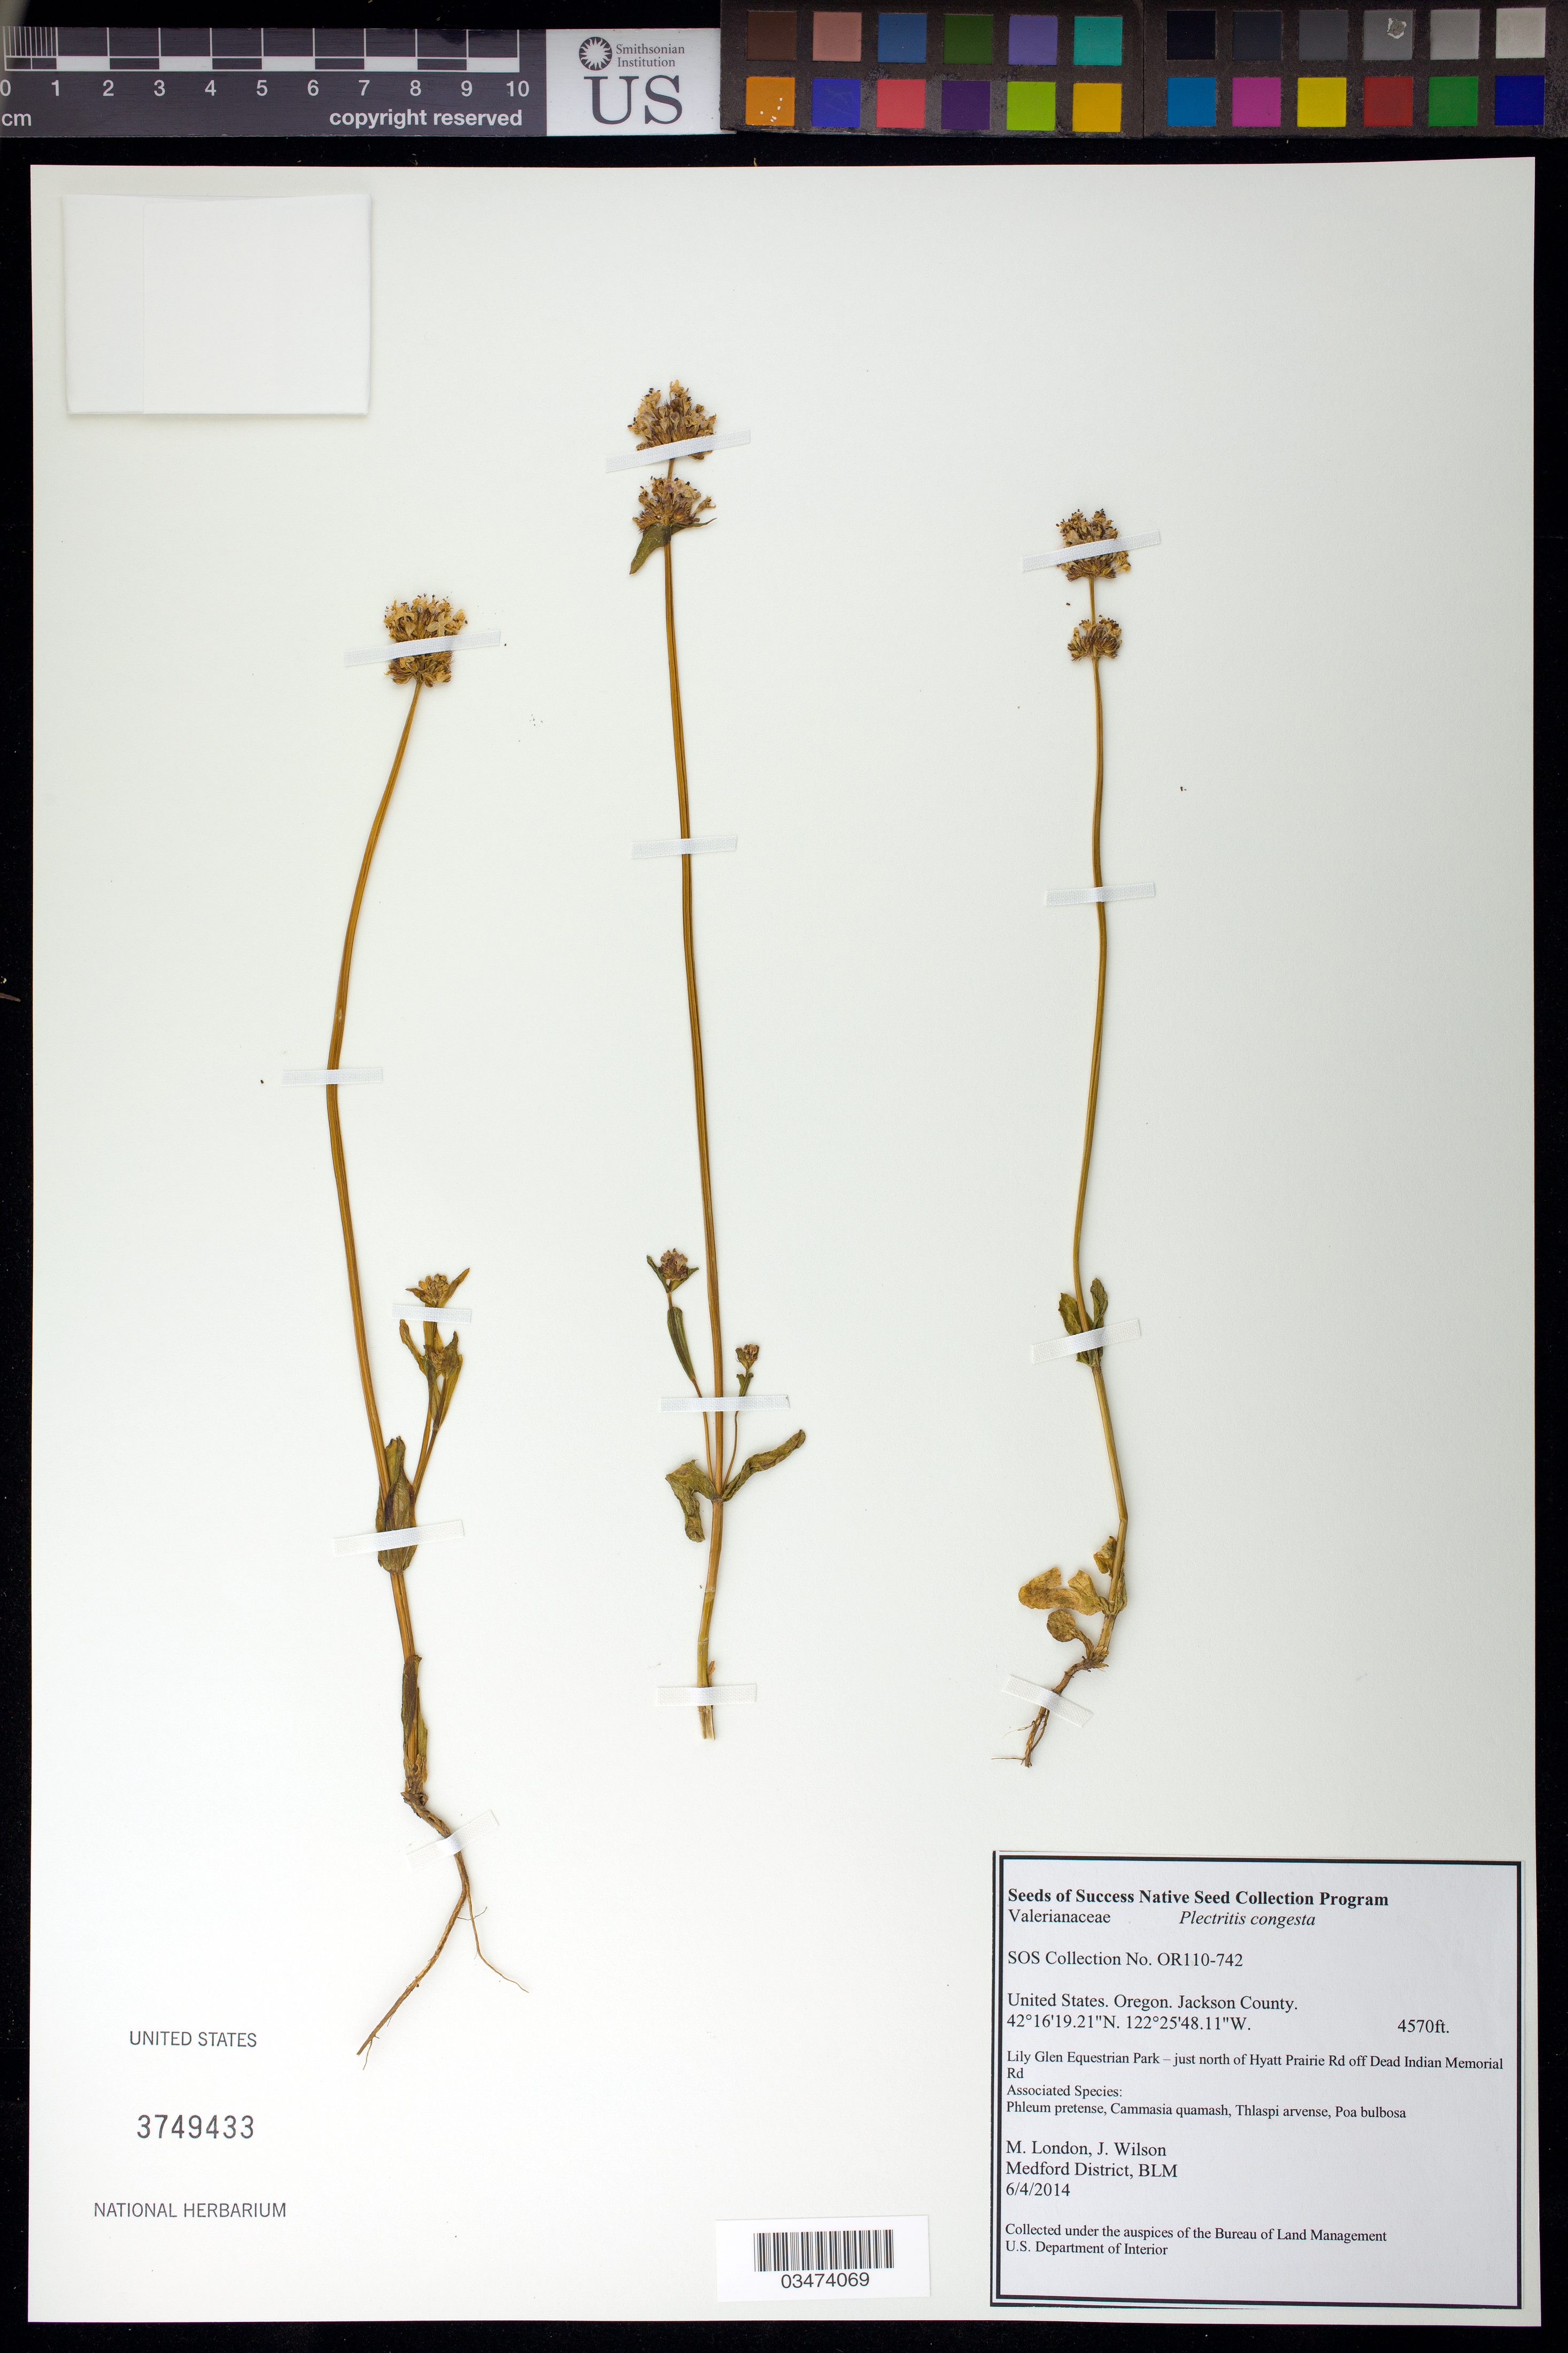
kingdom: Plantae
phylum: Tracheophyta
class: Magnoliopsida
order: Dipsacales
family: Caprifoliaceae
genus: Plectritis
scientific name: Plectritis congesta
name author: (Lindl.) DC.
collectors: M. London & J. Wilson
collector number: OR110-742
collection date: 2014-06-04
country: United States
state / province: Oregon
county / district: Jackson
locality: Lily Glen Equestrian Park, N of Hyatt Prairie Rd. off Dead Indian Memorial Rd.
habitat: Associated species: Phleum pretense, Cammasia quamash, Thlaspi arvense, Poa bulbosa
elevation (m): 1393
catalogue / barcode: US 3749433